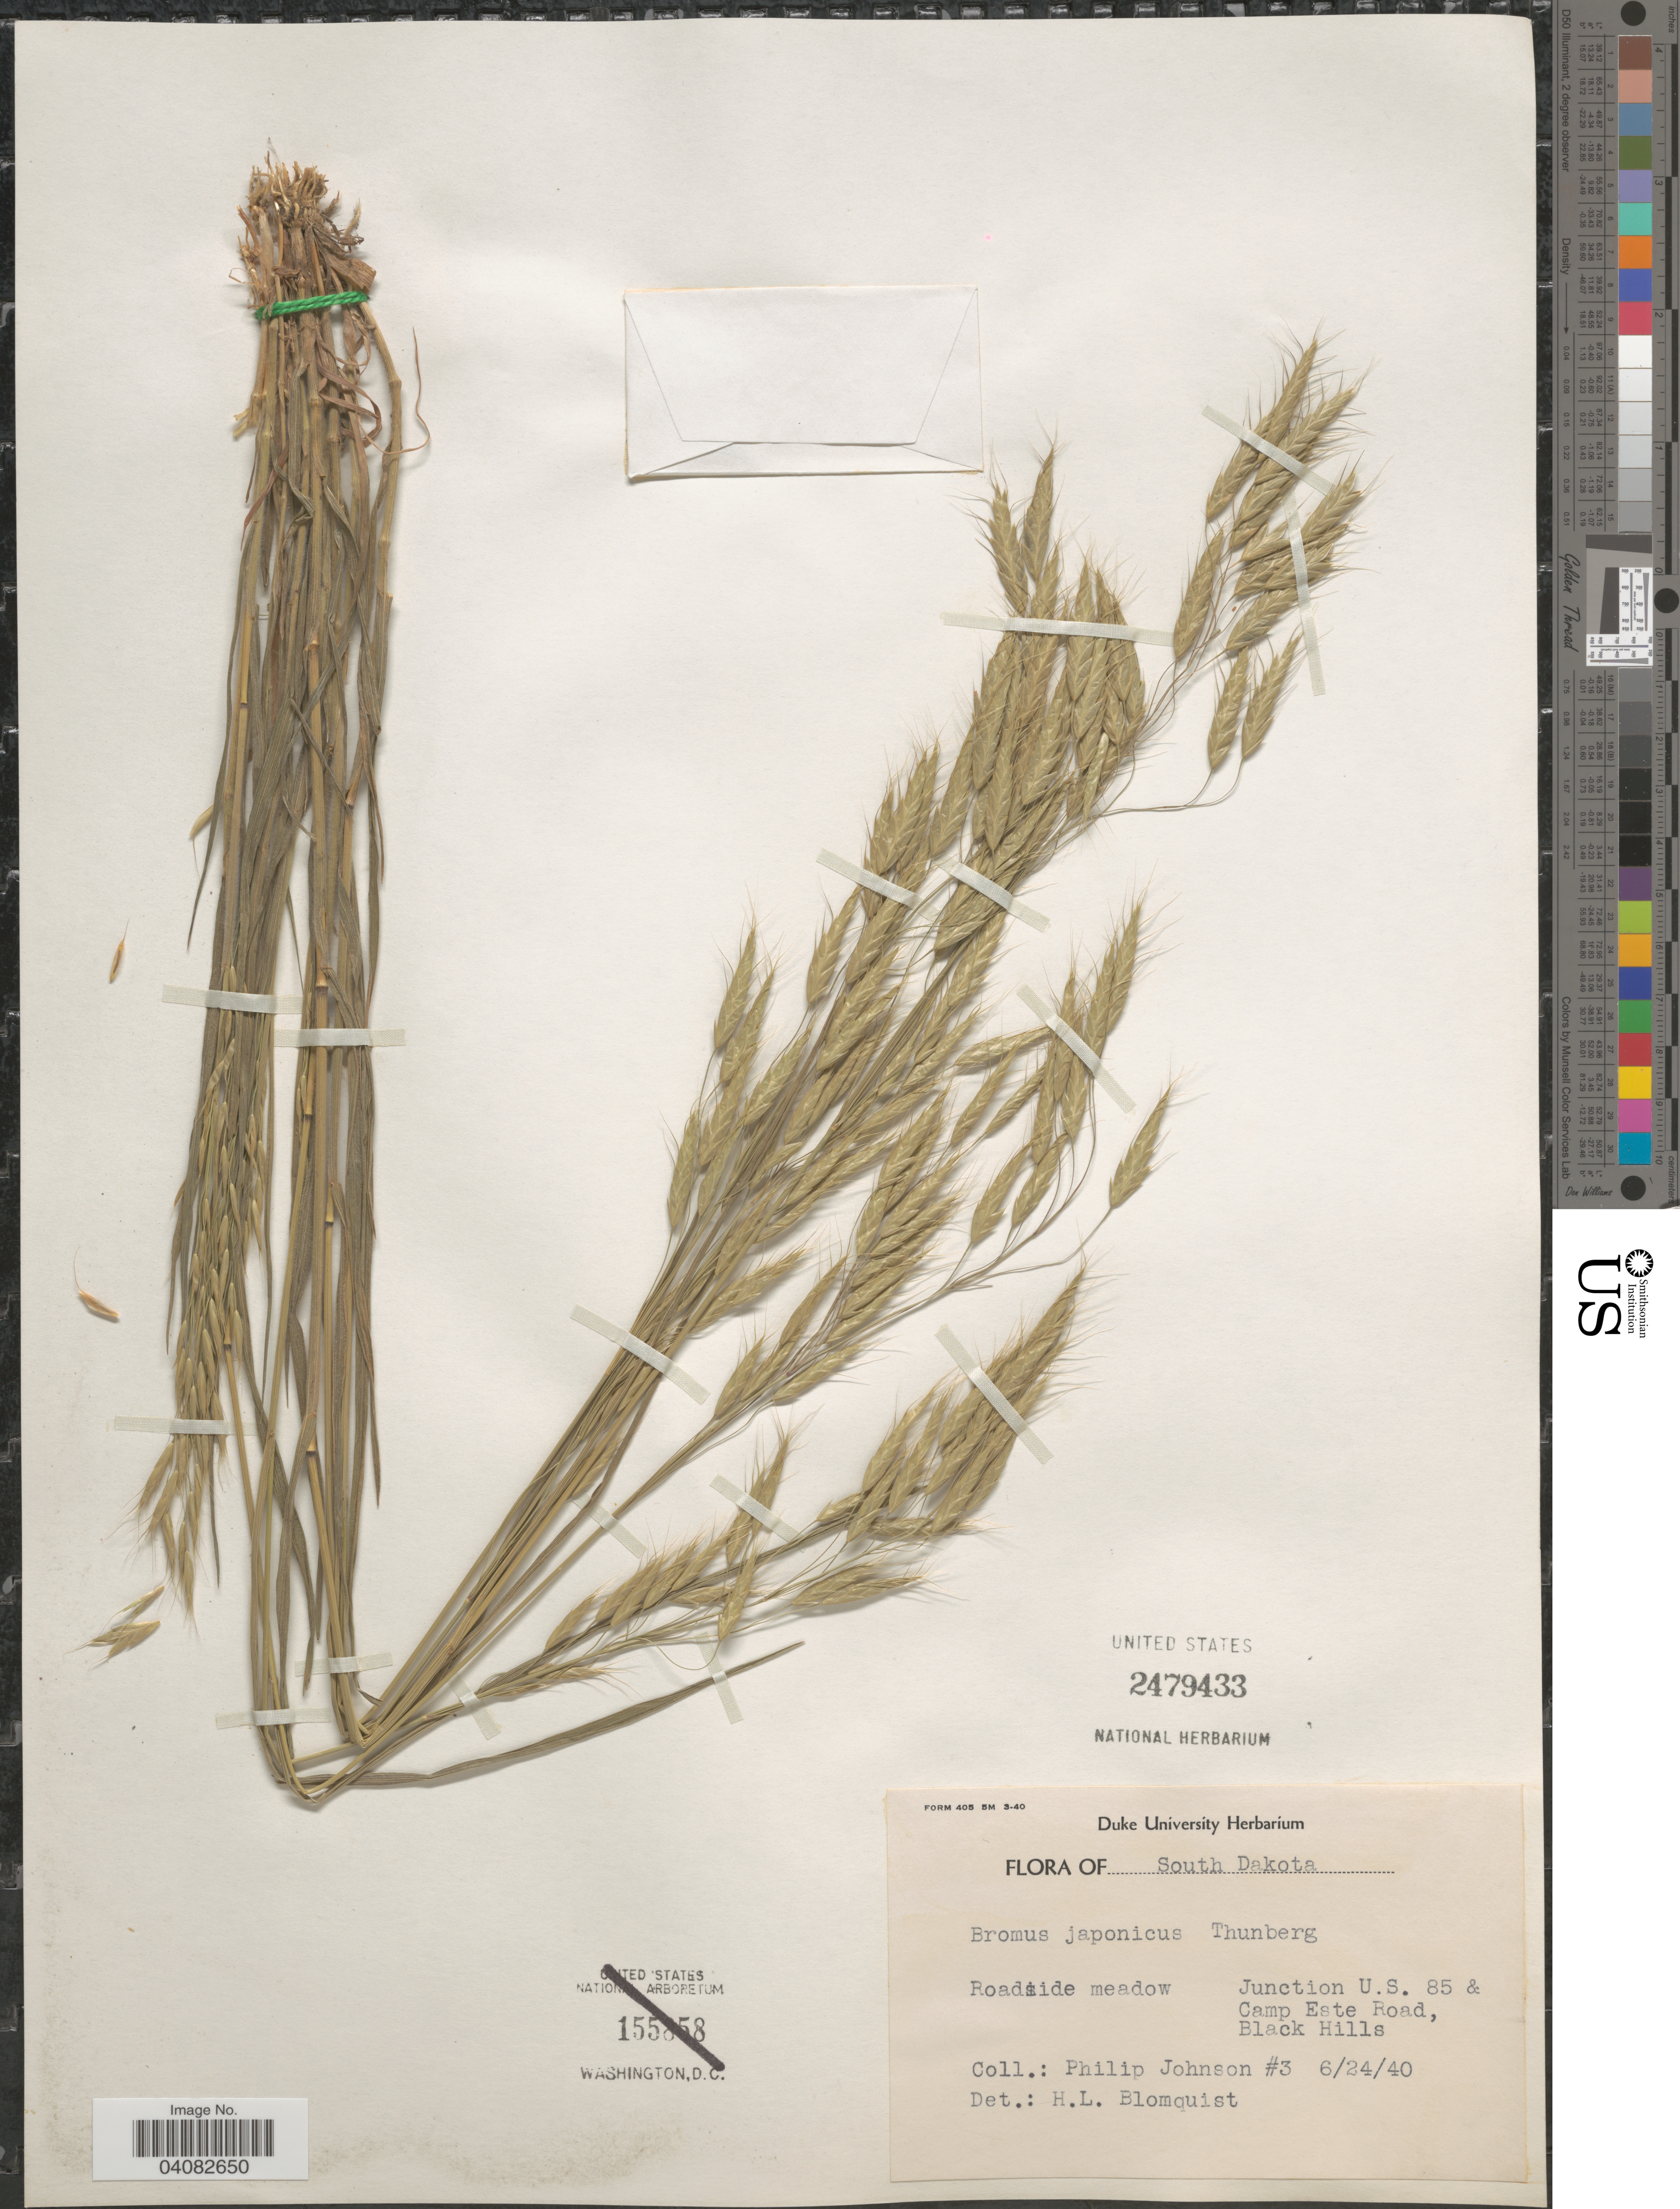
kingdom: Plantae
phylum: Tracheophyta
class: Liliopsida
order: Poales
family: Poaceae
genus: Bromus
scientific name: Bromus japonicus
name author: Houtt.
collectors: P. Johnson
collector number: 3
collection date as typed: Transcribed d/m/y: 24/6/40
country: United States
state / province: South Dakota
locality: Roadside meadow. Junction U.S. 85 & Camp Este Road, Black Hills.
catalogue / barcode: US 2479433